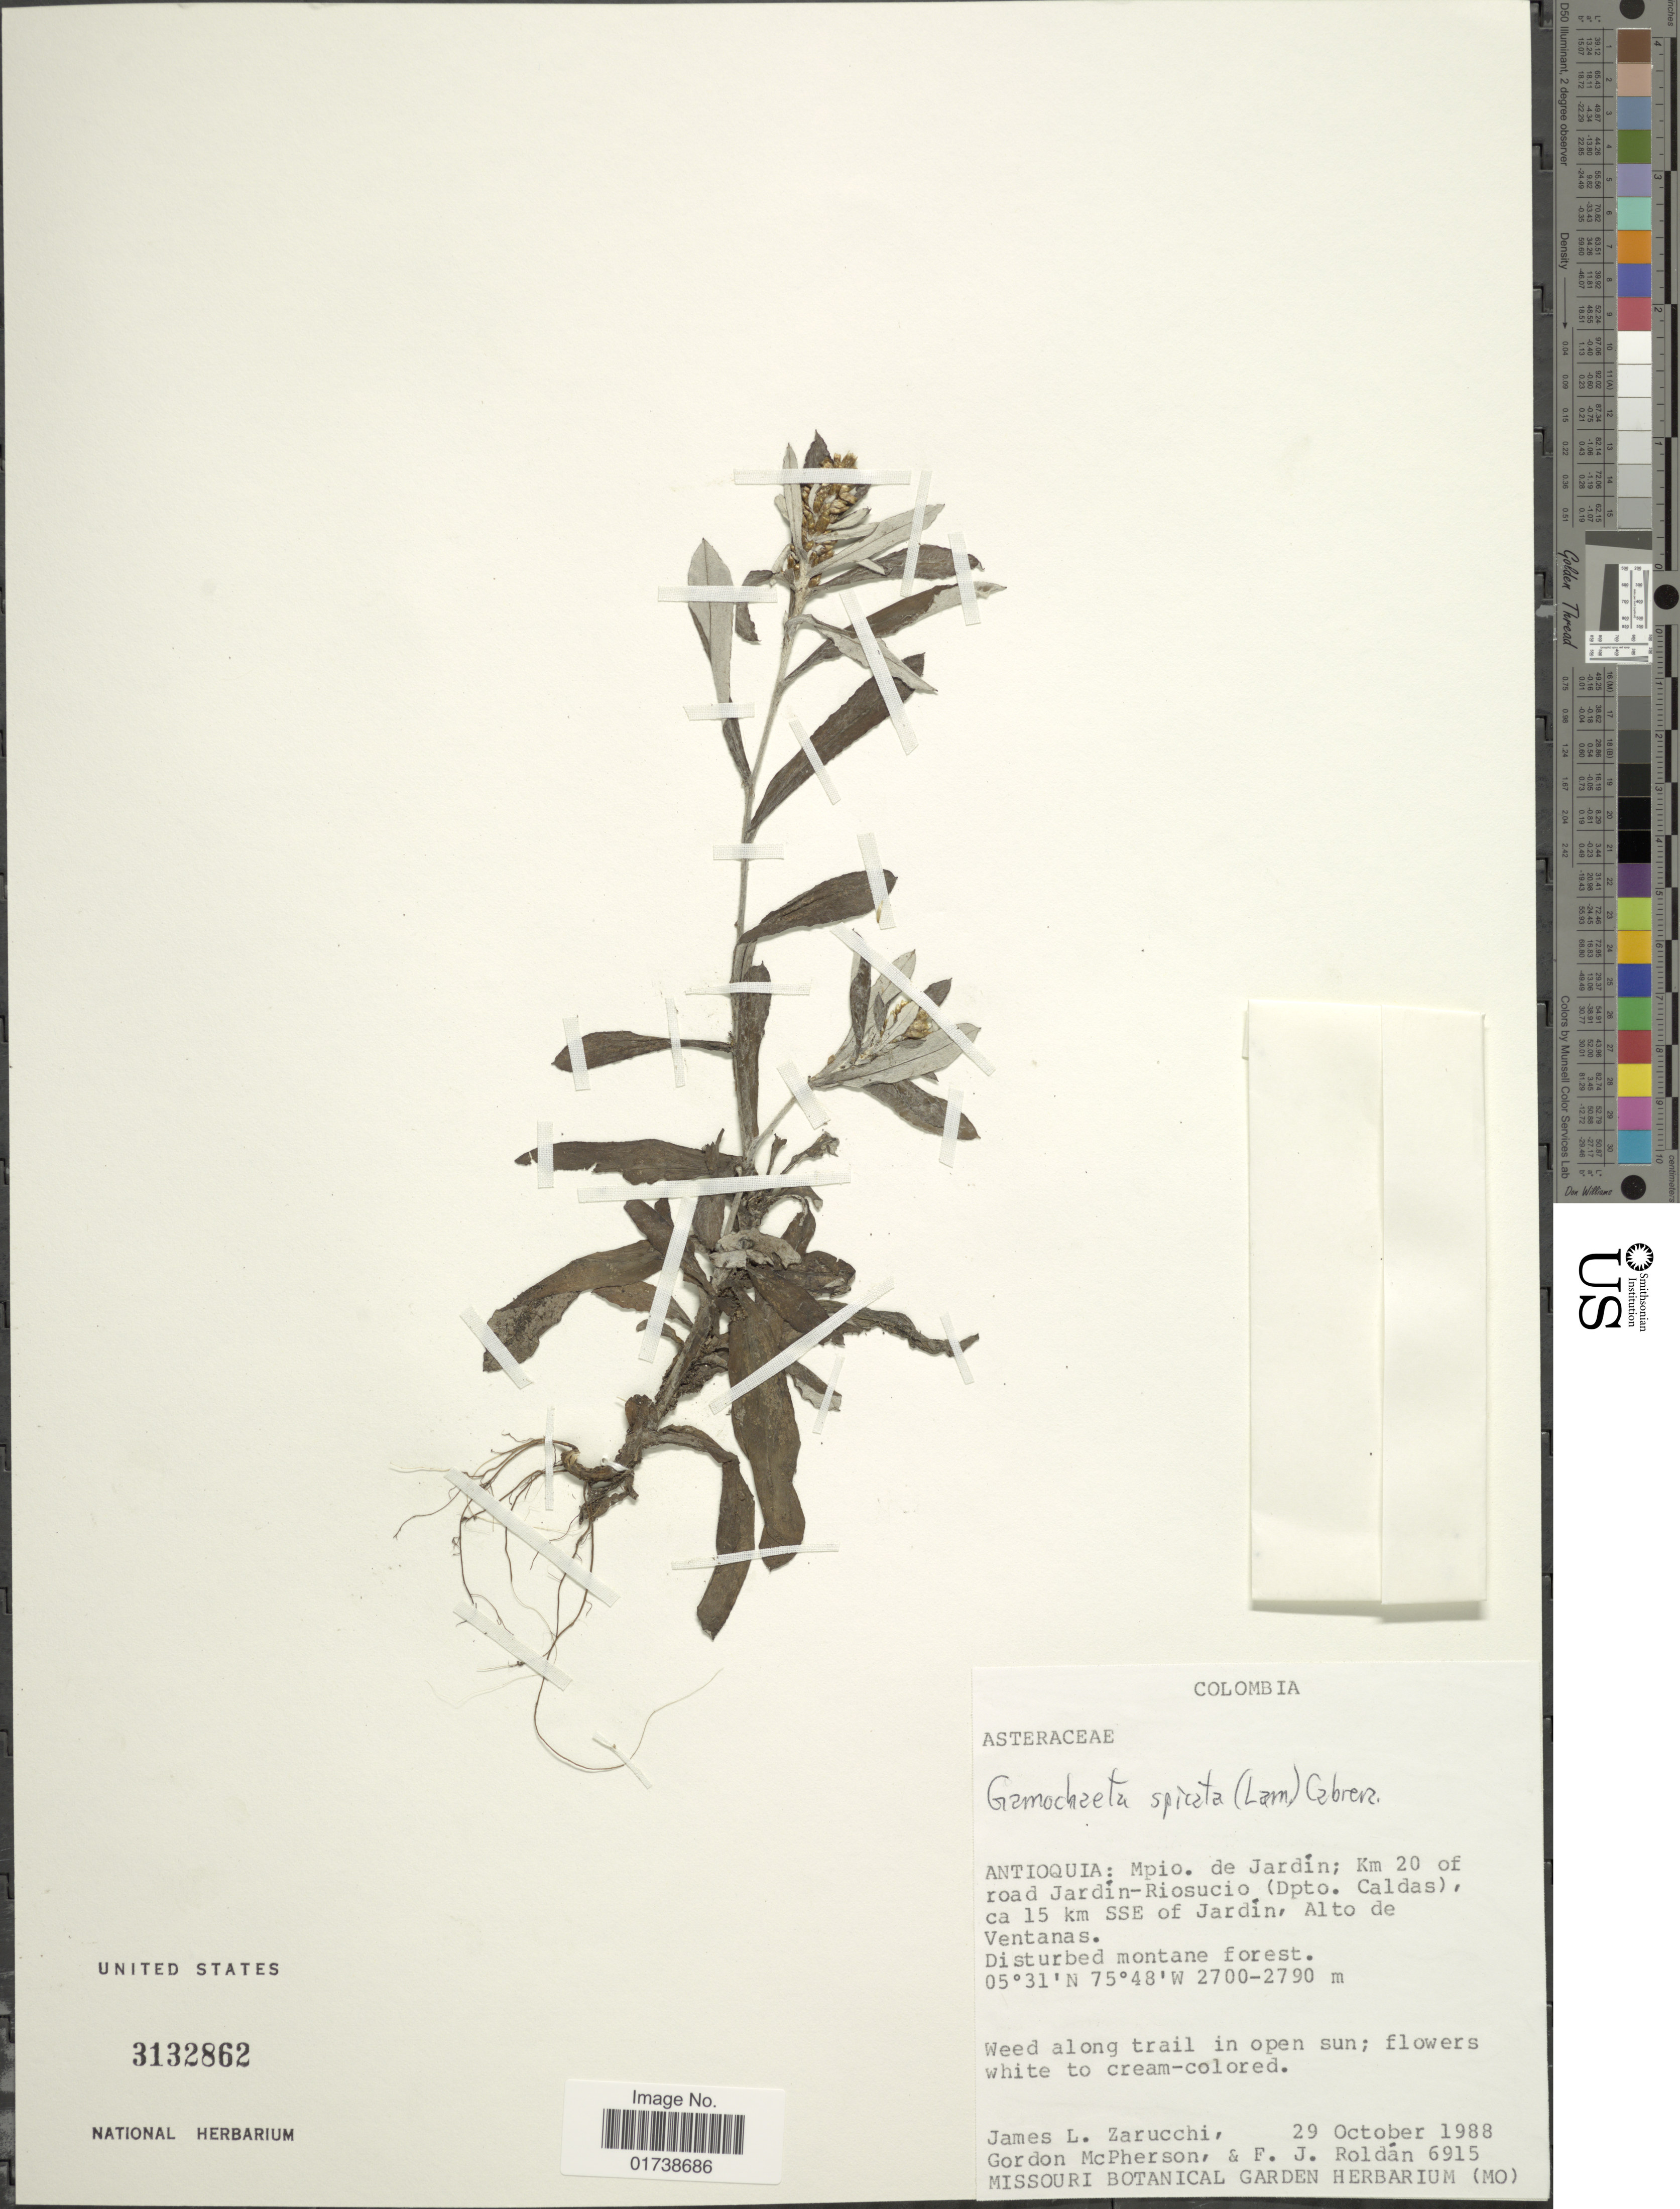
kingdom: Plantae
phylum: Tracheophyta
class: Magnoliopsida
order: Asterales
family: Asteraceae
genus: Gamochaeta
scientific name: Gamochaeta spicata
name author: (Lam.) Cabrera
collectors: J. L. Zarucchi, G. D. McPherson & F. J. Roldán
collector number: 6915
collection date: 1988-10-29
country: Colombia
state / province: Antioquia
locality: Mpio. de Jardin; Km 20 of road Jardin-Riosucio (Dpto. Caldas) ca 15 km SSE of Jardin, alto de Ventanas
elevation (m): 2700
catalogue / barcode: US 3132862